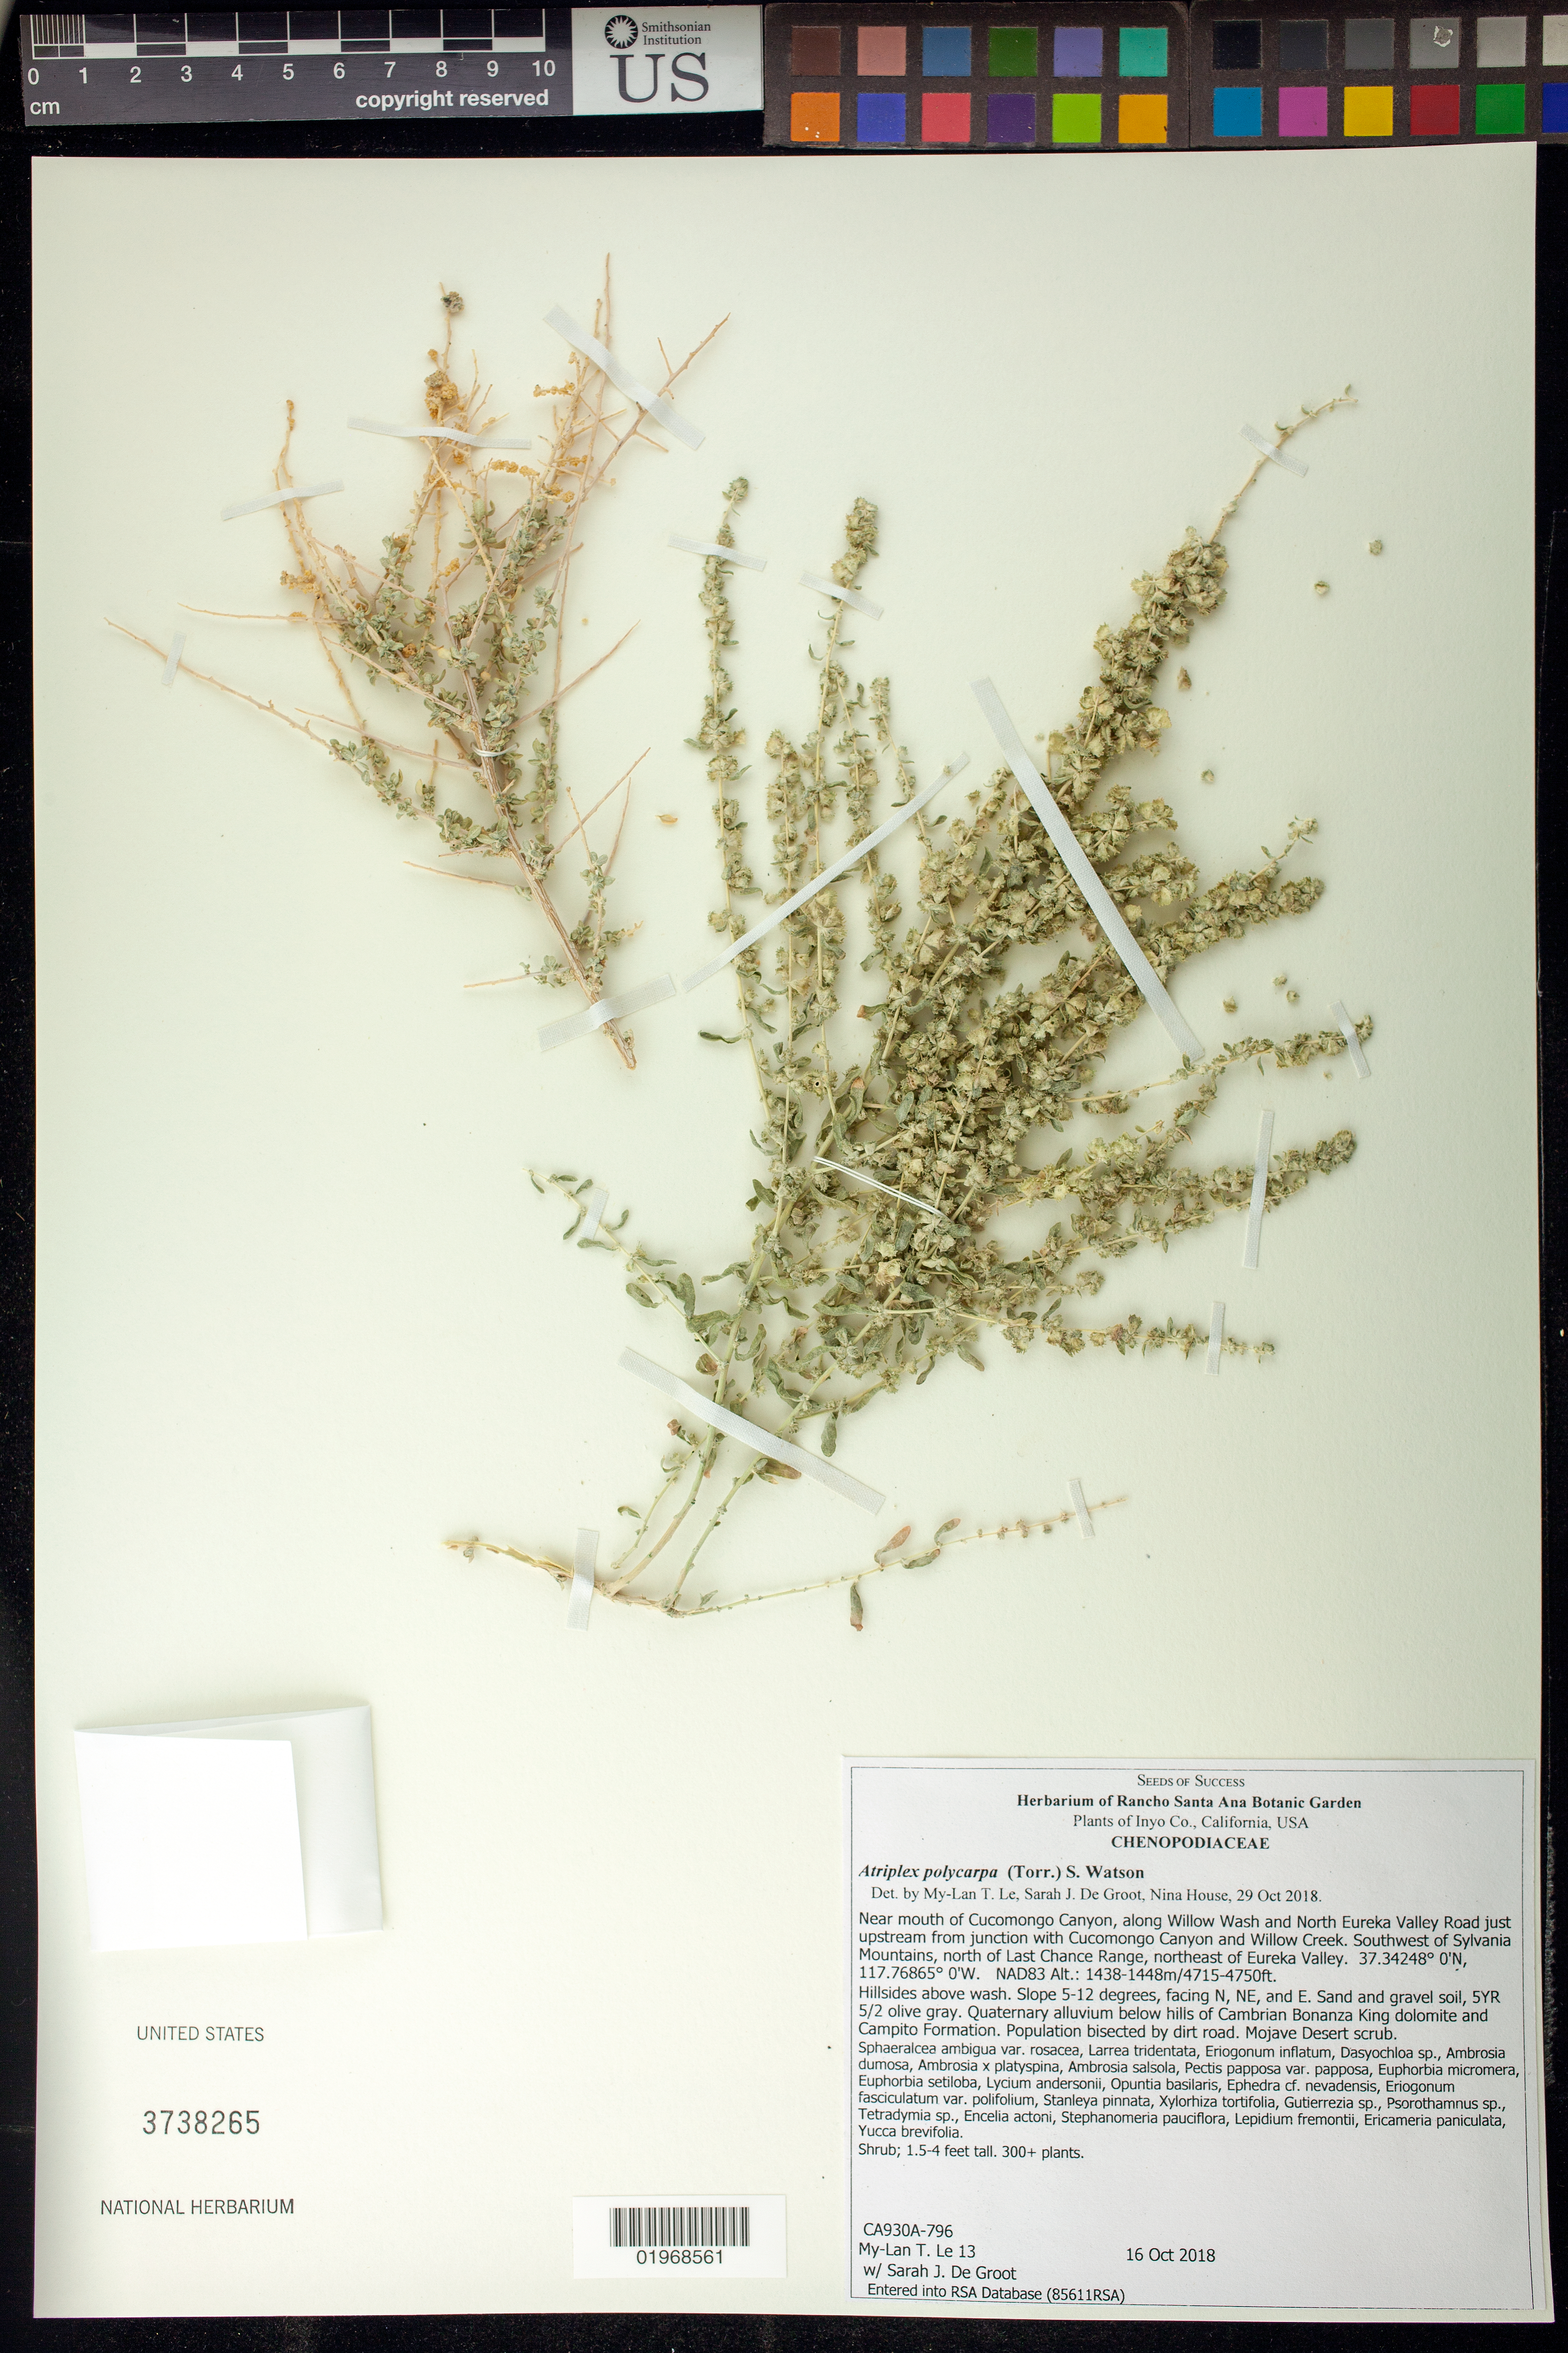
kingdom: Plantae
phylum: Tracheophyta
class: Magnoliopsida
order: Caryophyllales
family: Amaranthaceae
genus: Atriplex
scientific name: Atriplex polycarpa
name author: (Torr.) S. Watson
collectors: M. Le & S. De Groot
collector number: CA930A-796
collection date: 2018-10-16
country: United States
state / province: California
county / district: Inyo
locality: SW of Sylvania Mts, N of Last Chance Range, NE of Eureka Valley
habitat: Hillsides above wash. Mojave Desert scrub.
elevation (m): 1437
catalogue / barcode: US 3738265